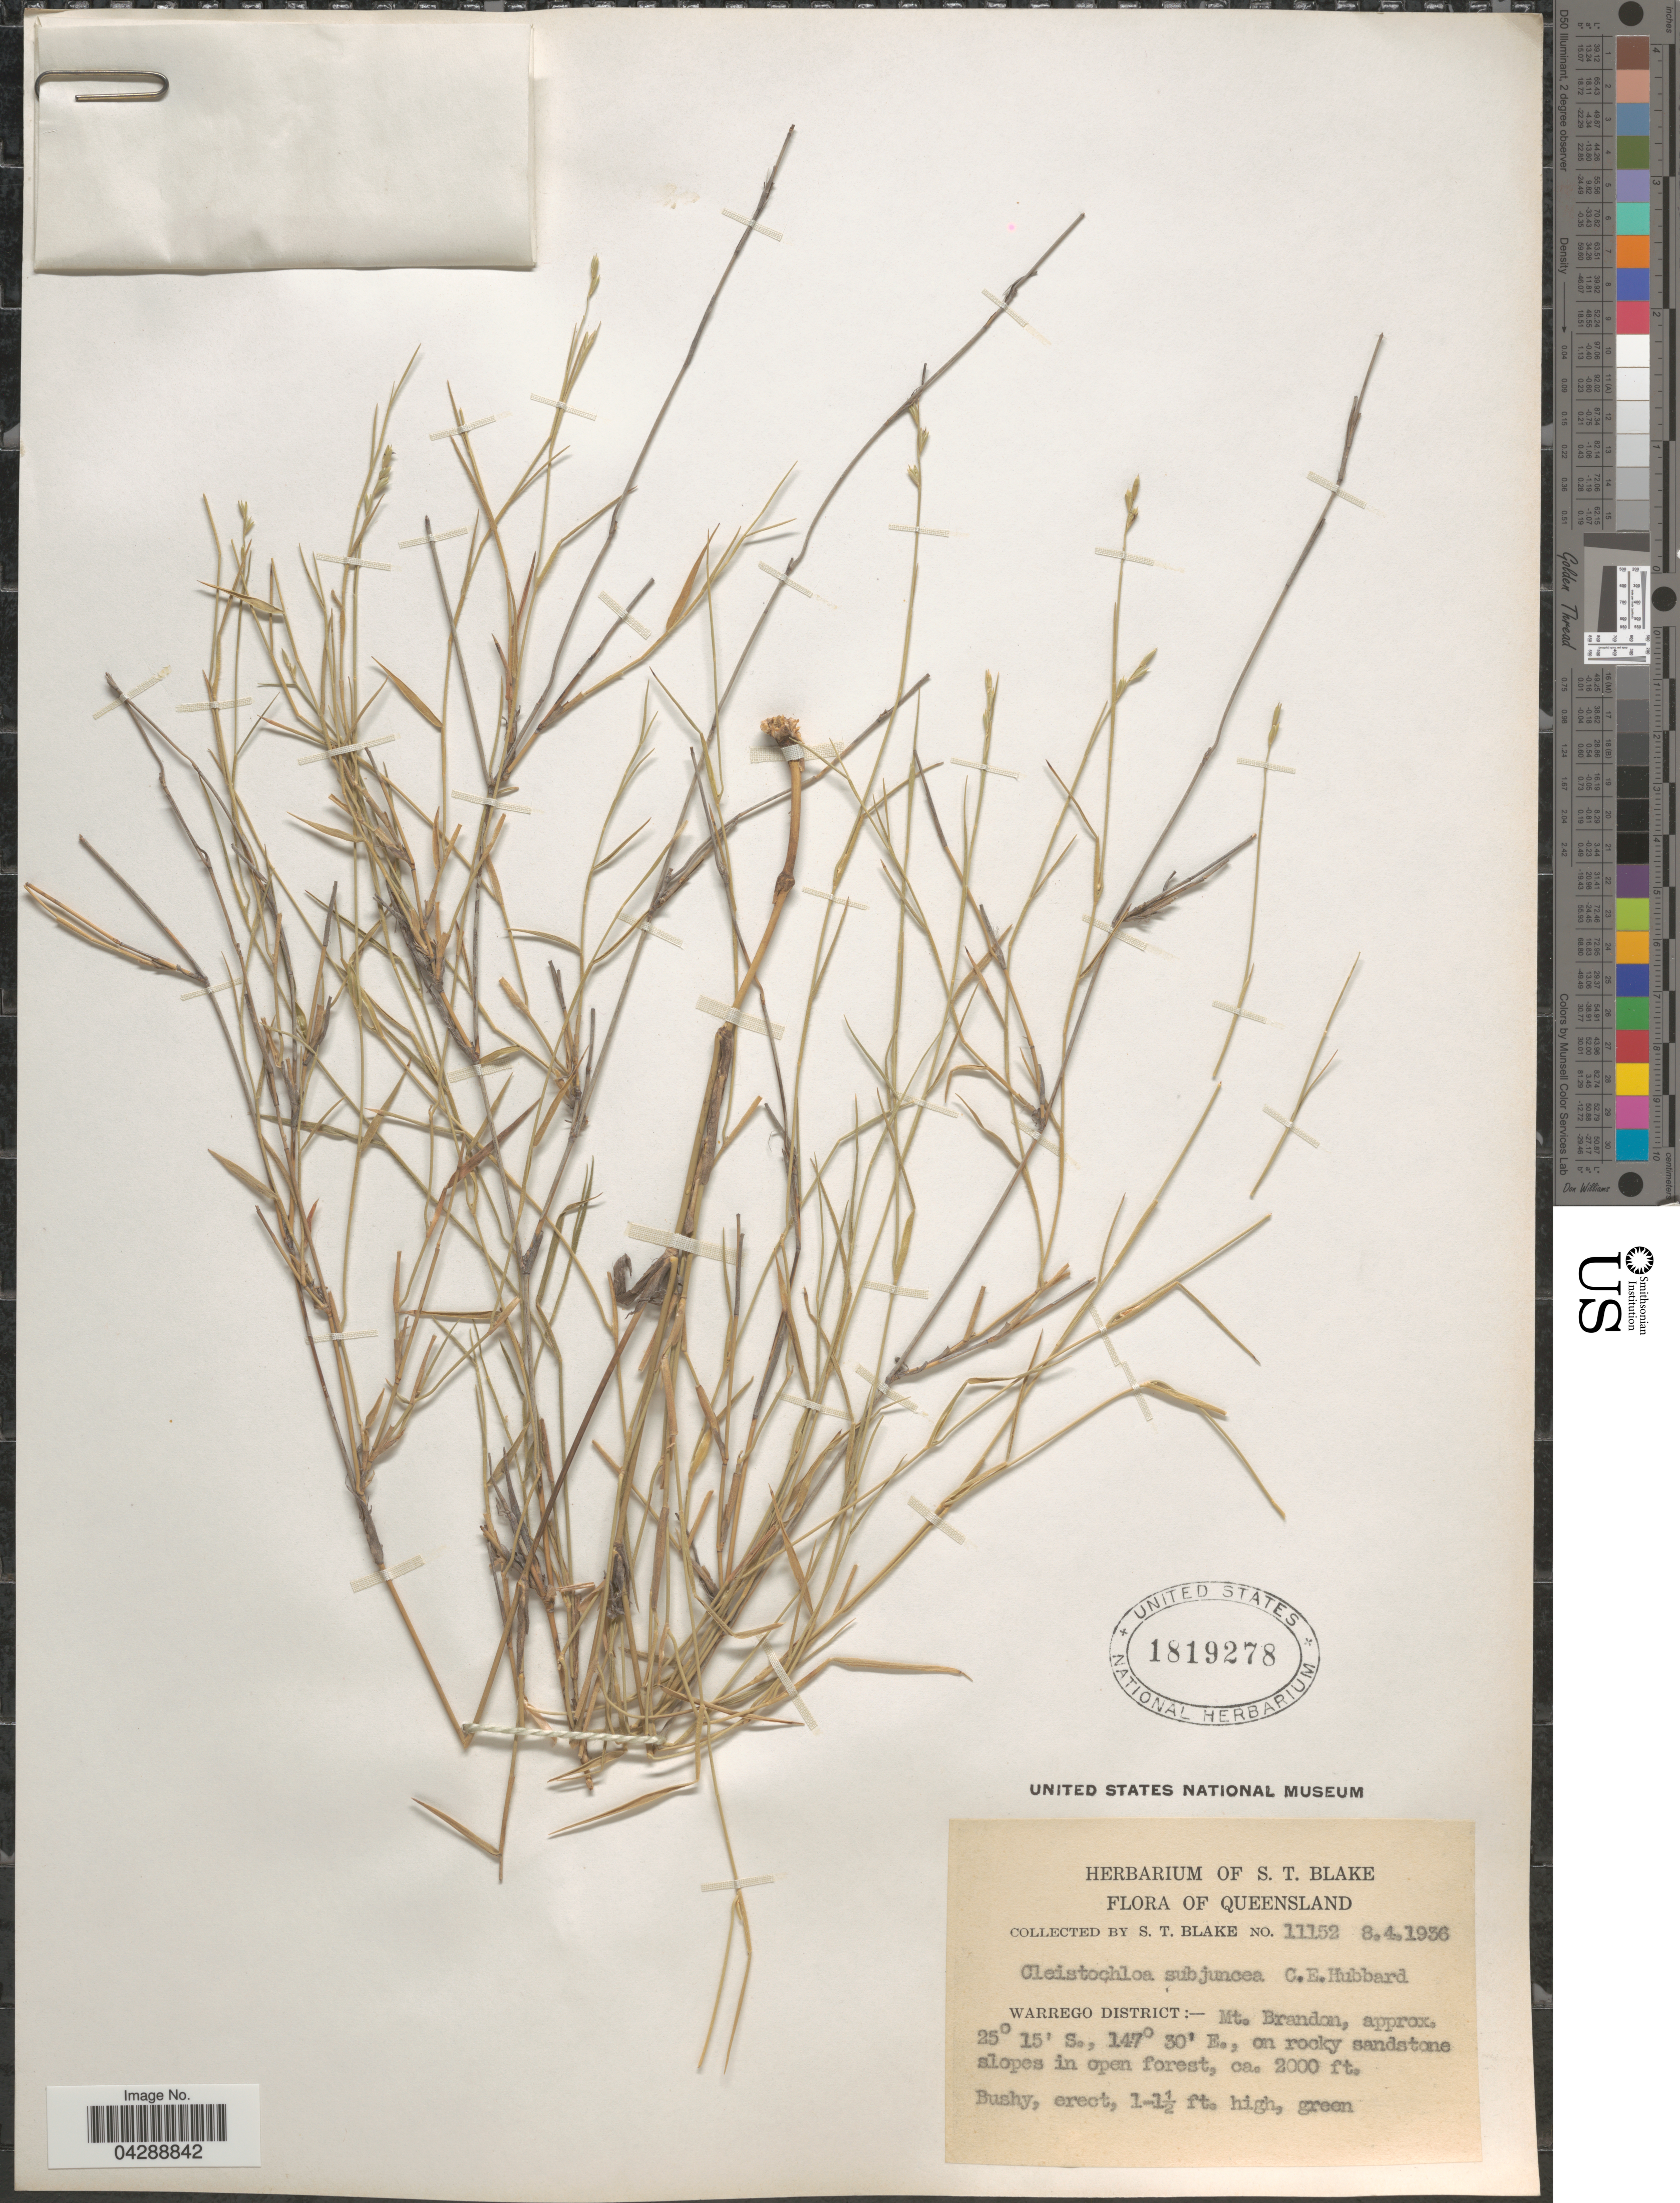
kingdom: Plantae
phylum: Tracheophyta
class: Liliopsida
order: Poales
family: Poaceae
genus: Cleistochloa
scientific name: Cleistochloa subjuncea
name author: C. E. Hubb.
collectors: S. T. Blake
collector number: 11152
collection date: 1936-04-08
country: Australia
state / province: Queensland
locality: Warrego District: Mt. Brandon, on rocky sandstone slopes in open forest.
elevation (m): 610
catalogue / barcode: US 1819278